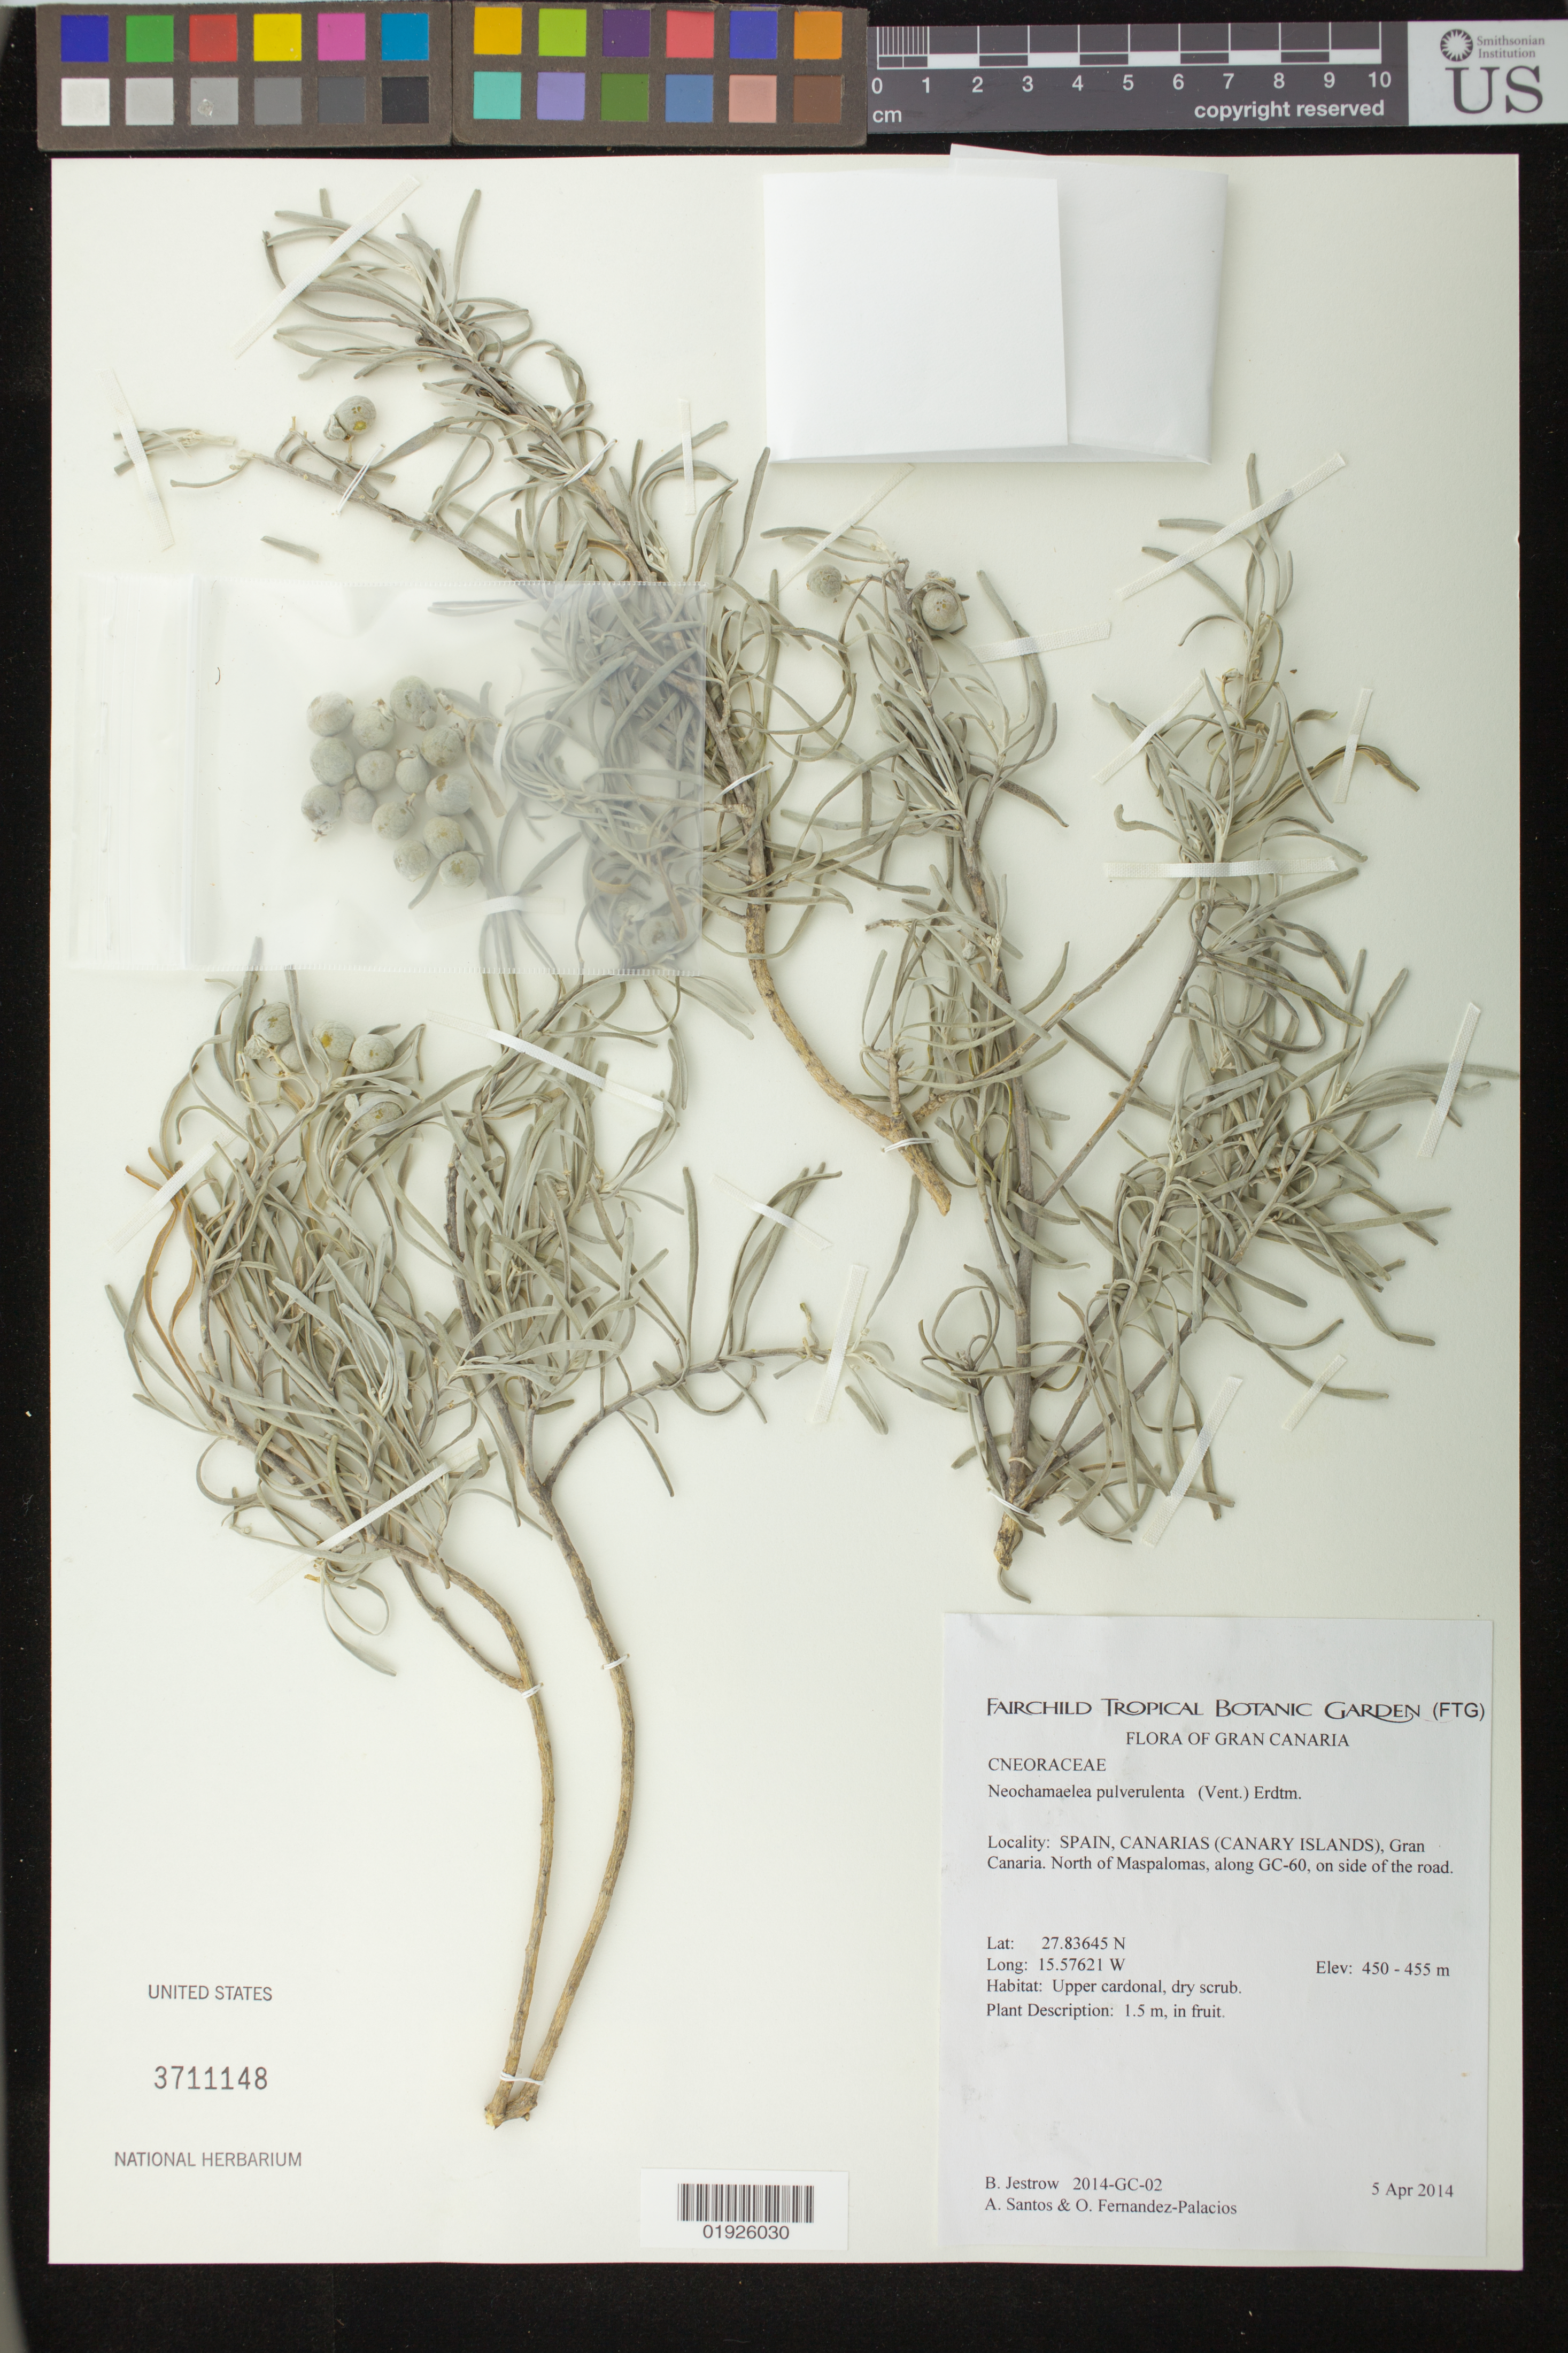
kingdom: Plantae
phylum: Tracheophyta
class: Magnoliopsida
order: Sapindales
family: Rutaceae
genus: Cneorum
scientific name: Cneorum pulverulentum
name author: Vent.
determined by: Strong, Mark T., (BOT), Smithsonian Institution - National Museum of Natural History (UNITED STATES)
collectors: B. Jestrow, A. Santos & O. Fernandez-Palacios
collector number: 2014-GC-02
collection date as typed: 5 Apr 2014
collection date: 2014-04-05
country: Spain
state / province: Canarias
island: Grand Canary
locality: Canary Islands, Gran Canaria. North of Maspalomas, along GC-60, on side of the road.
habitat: Upper cardonal, dry scrub.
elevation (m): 450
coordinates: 27.83645 N, 15.57621 W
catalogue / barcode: US 3711148